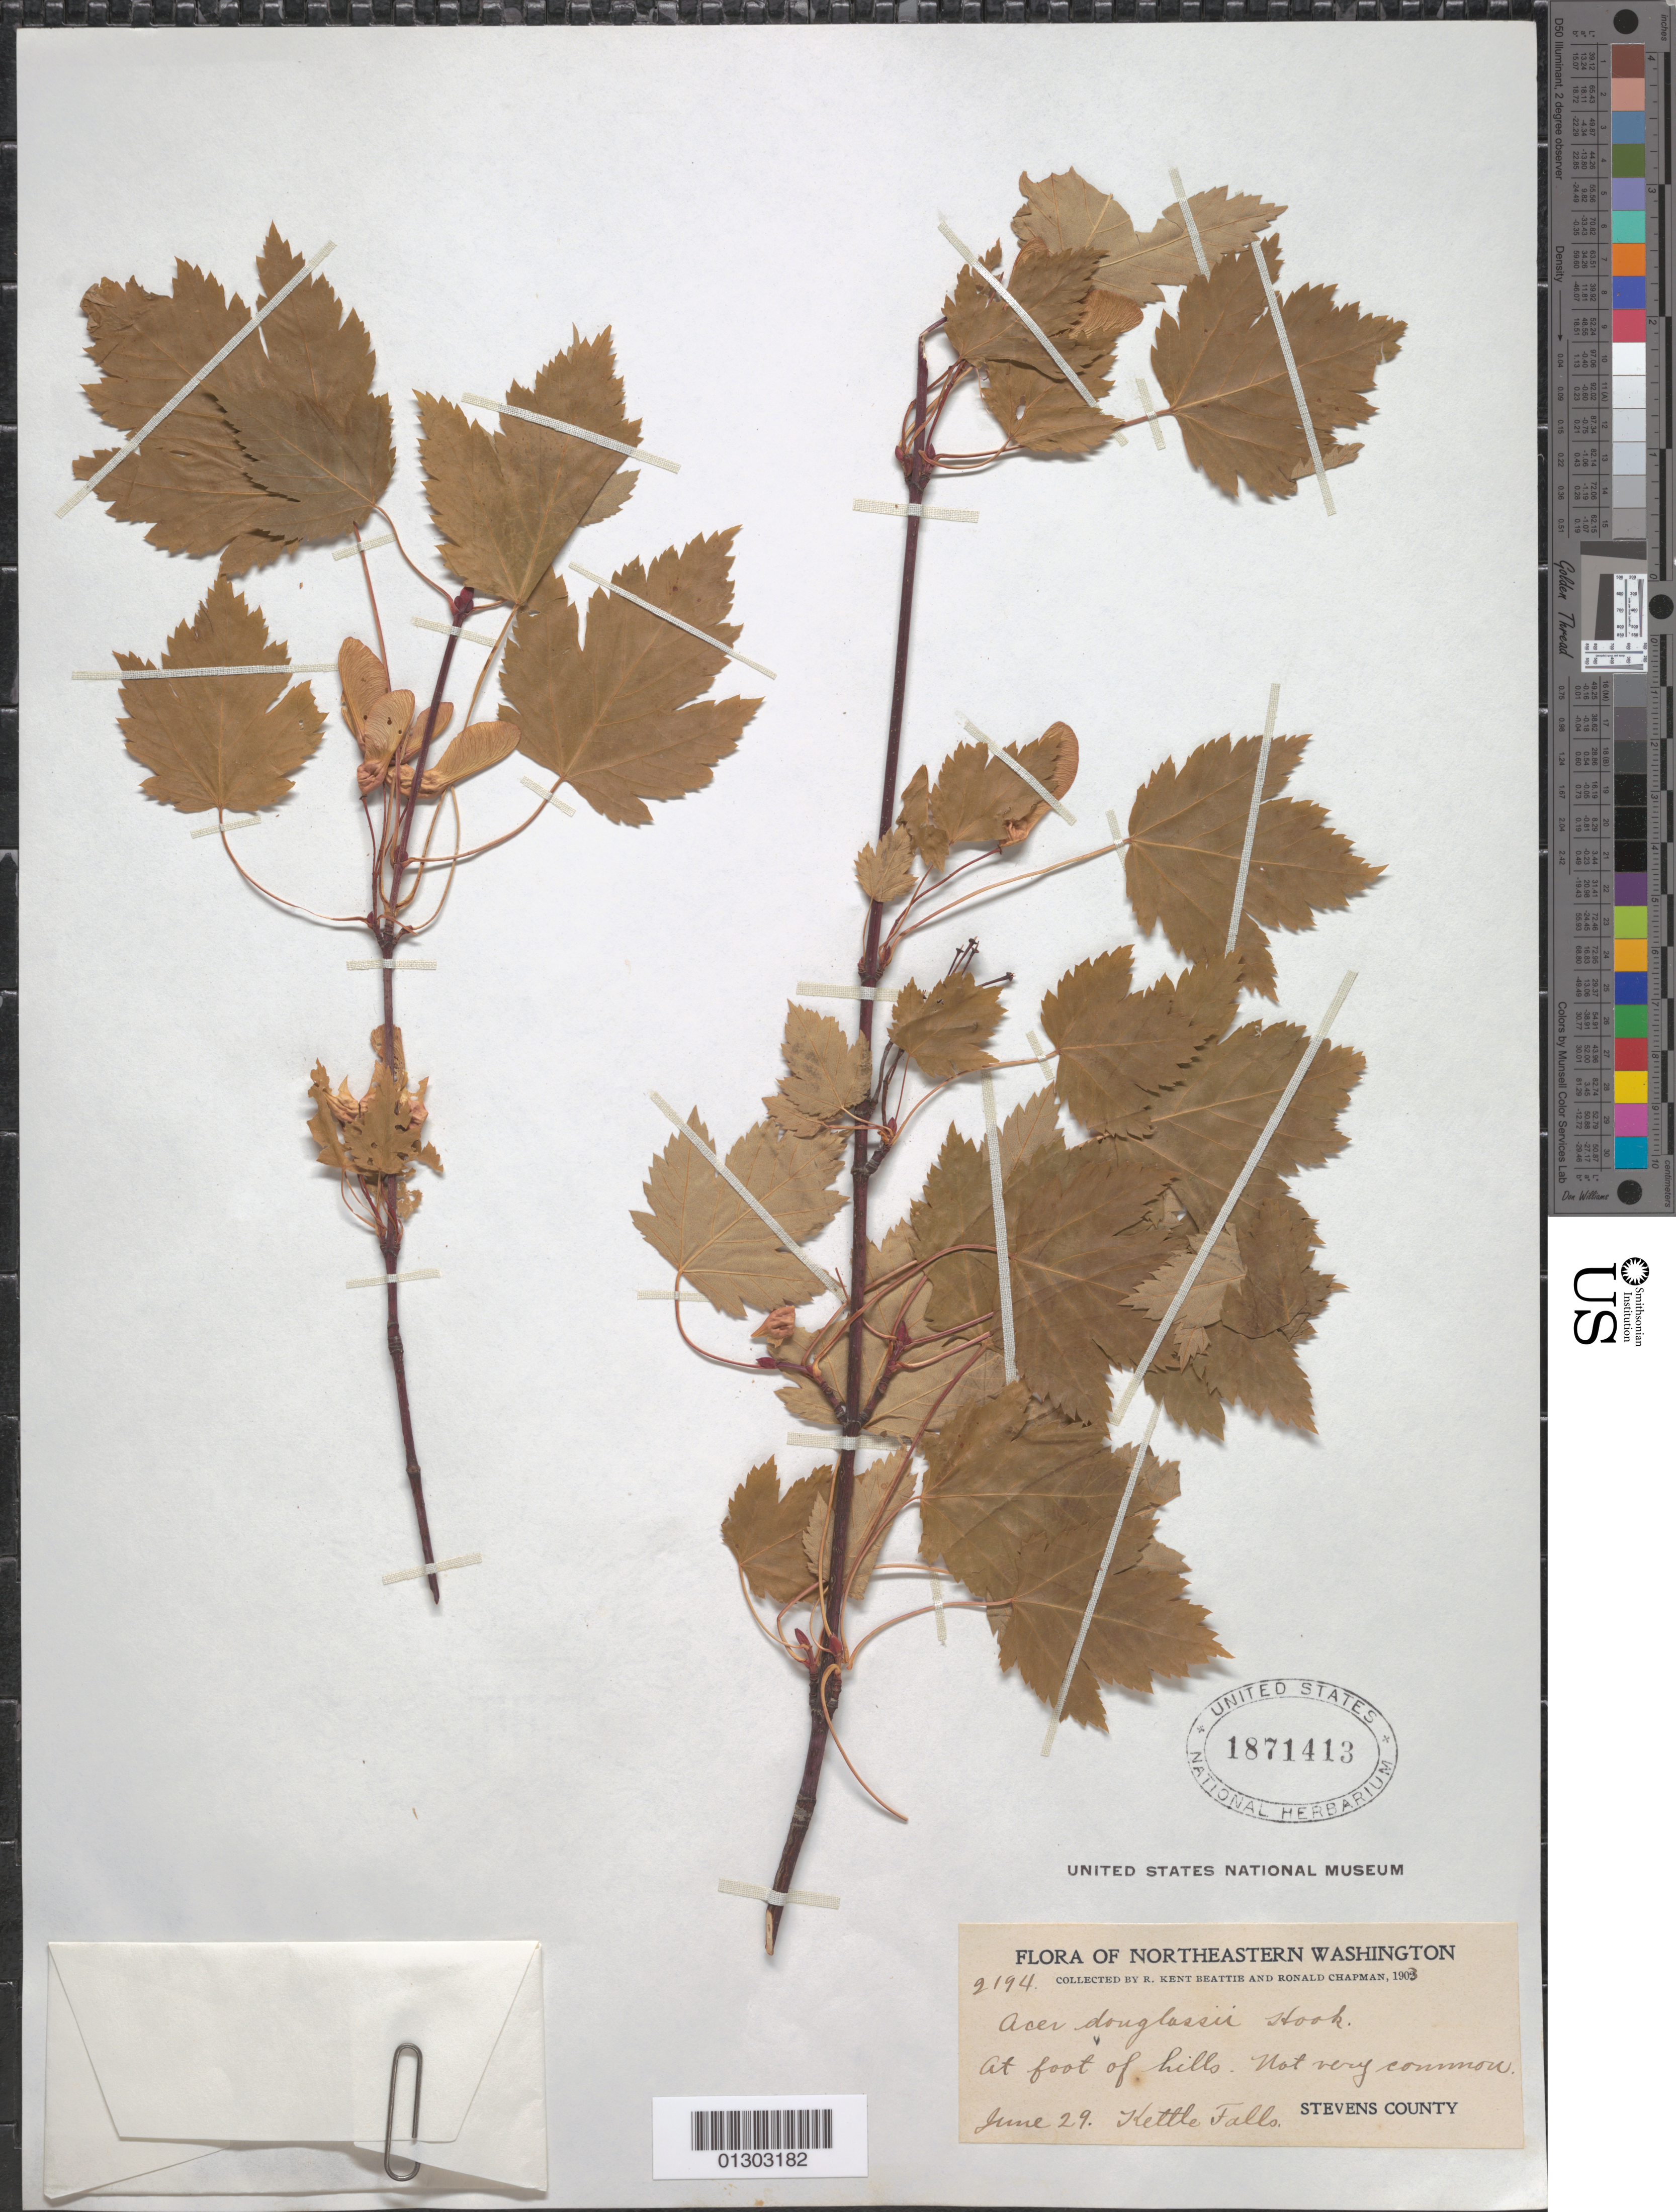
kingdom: Plantae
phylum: Tracheophyta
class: Magnoliopsida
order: Sapindales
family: Sapindaceae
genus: Acer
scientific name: Acer glabrum var. douglasii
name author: (Hook.) Dippel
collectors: R. K. Beattie & R. Chapman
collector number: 2194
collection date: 1903-06-29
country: United States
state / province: Washington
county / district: Stevens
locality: Stevens County, Kettle Falls.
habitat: At foot of hills. Not very common.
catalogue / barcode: US 1871413